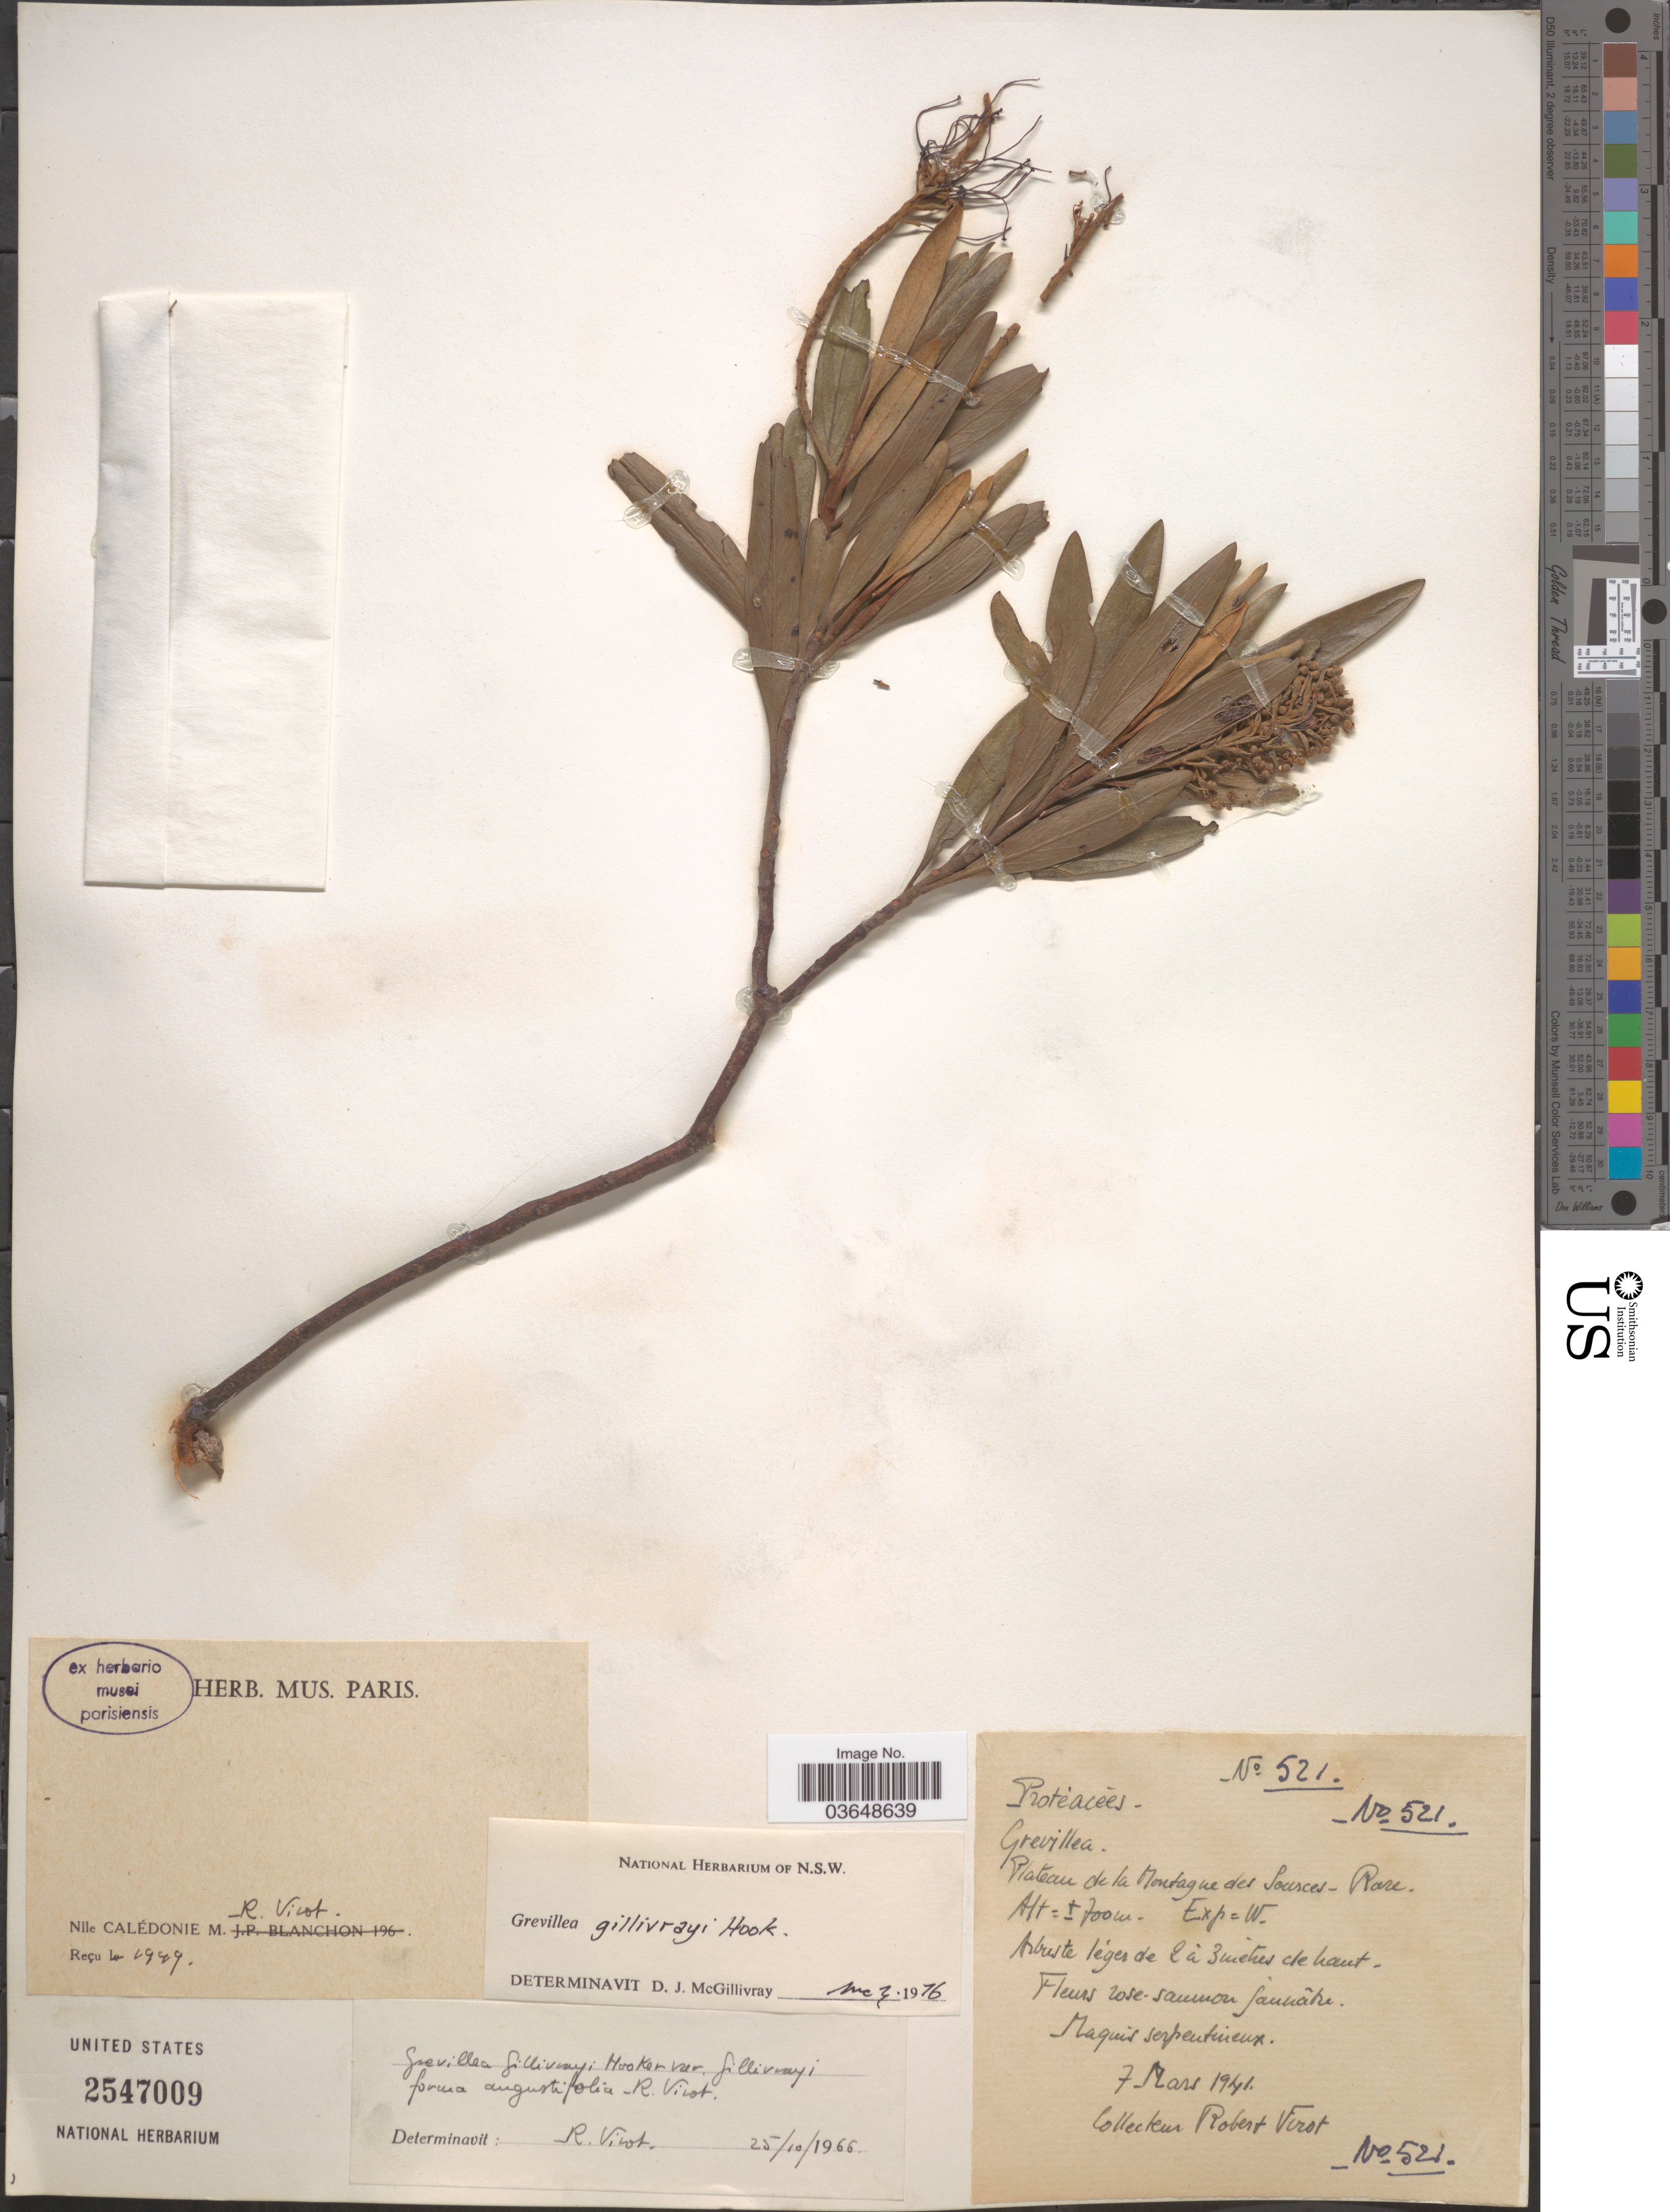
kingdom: Plantae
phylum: Tracheophyta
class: Magnoliopsida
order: Proteales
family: Proteaceae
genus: Grevillea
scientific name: Grevillea gillivrayi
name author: Hook.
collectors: R. Virot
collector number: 521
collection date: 1941-03-07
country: New Caledonia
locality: Plateau de la Montagne des Sources. Nlle Calédonie.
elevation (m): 700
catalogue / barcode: US 2547009